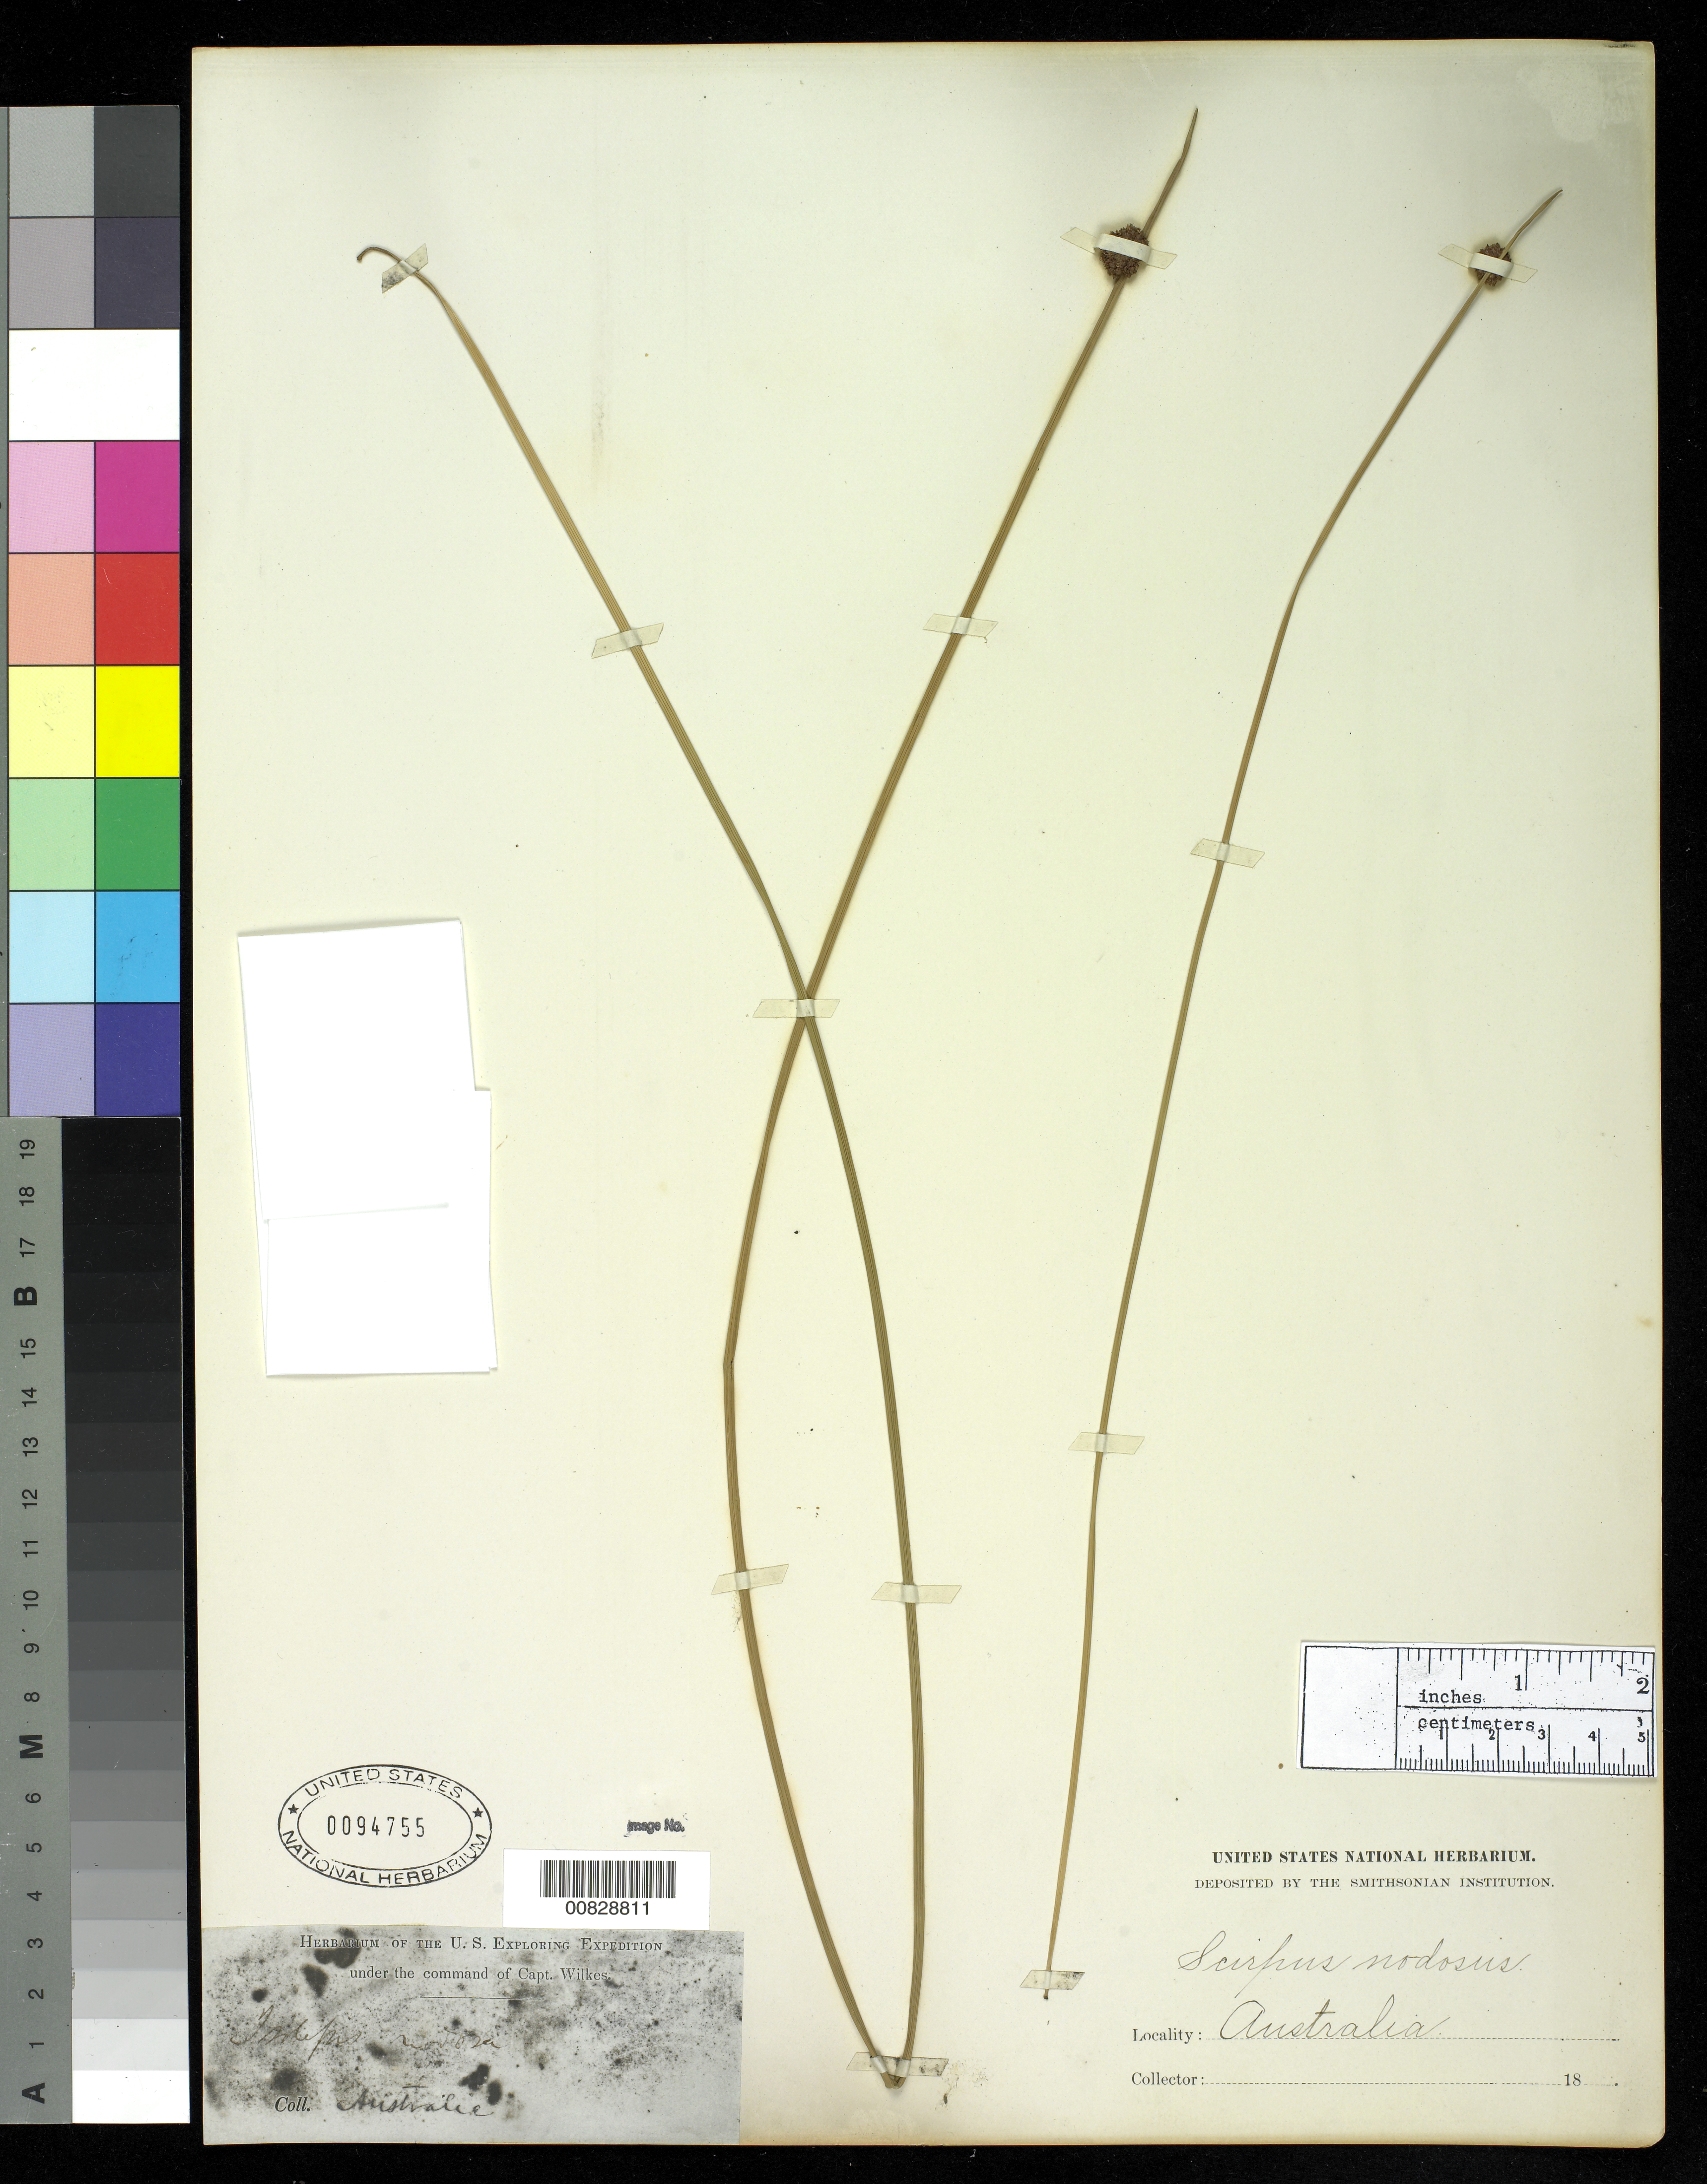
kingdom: Plantae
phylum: Tracheophyta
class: Liliopsida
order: Poales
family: Cyperaceae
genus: Ficinia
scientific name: Ficinia nodosa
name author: (Rottb.) Goetgh. et al.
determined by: Strong, M. T., (US), Smithsonian Institution - National Museum of Natural History (UNITED STATES)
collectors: Wilkes Explor. Exped.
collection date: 1838/1842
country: Australia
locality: Australia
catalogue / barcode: US 94755